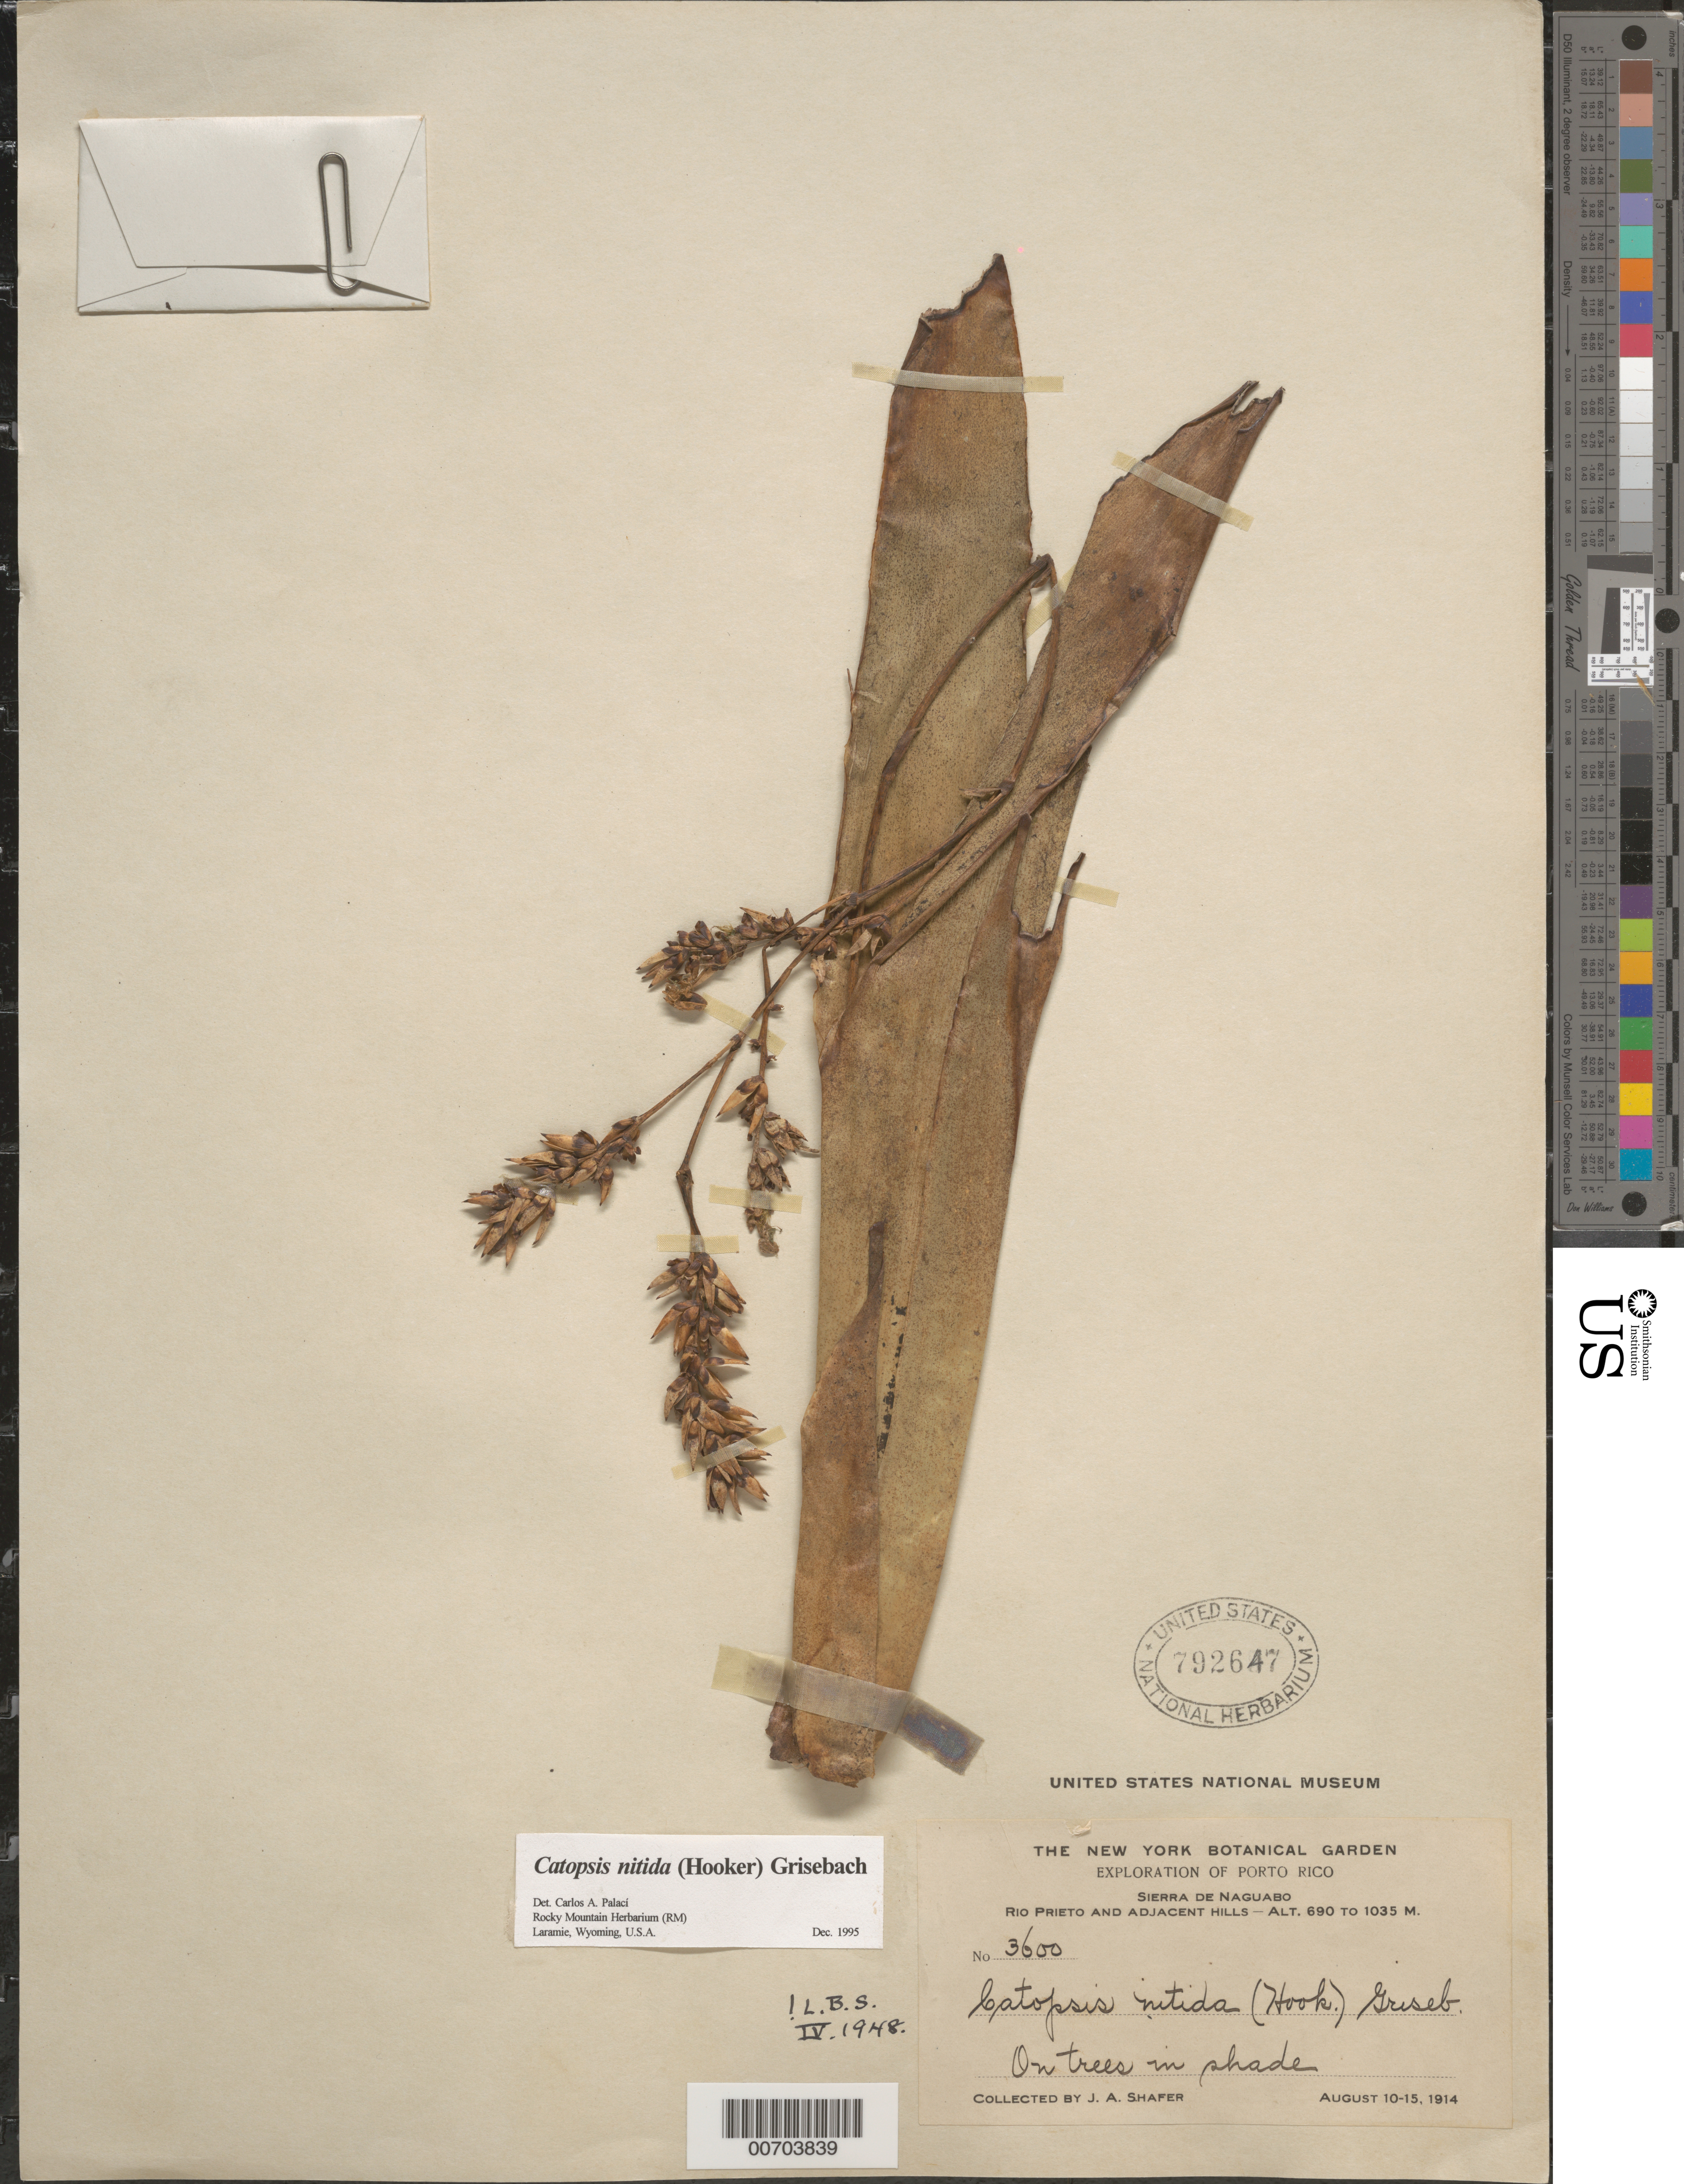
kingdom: Plantae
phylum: Tracheophyta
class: Liliopsida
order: Poales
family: Bromeliaceae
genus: Catopsis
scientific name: Catopsis nitida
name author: (Hook.) Griseb.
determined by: Palací, C. A., (RM), University of Wyoming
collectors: J. A. Shafer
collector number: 3600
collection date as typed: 10 Aug 1914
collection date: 1914-08-10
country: Puerto Rico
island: Greater Antilles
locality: Sierra de Naguabo; Río Prieto and adjacent hills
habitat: On trees in shade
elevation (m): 690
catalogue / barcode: US 792647